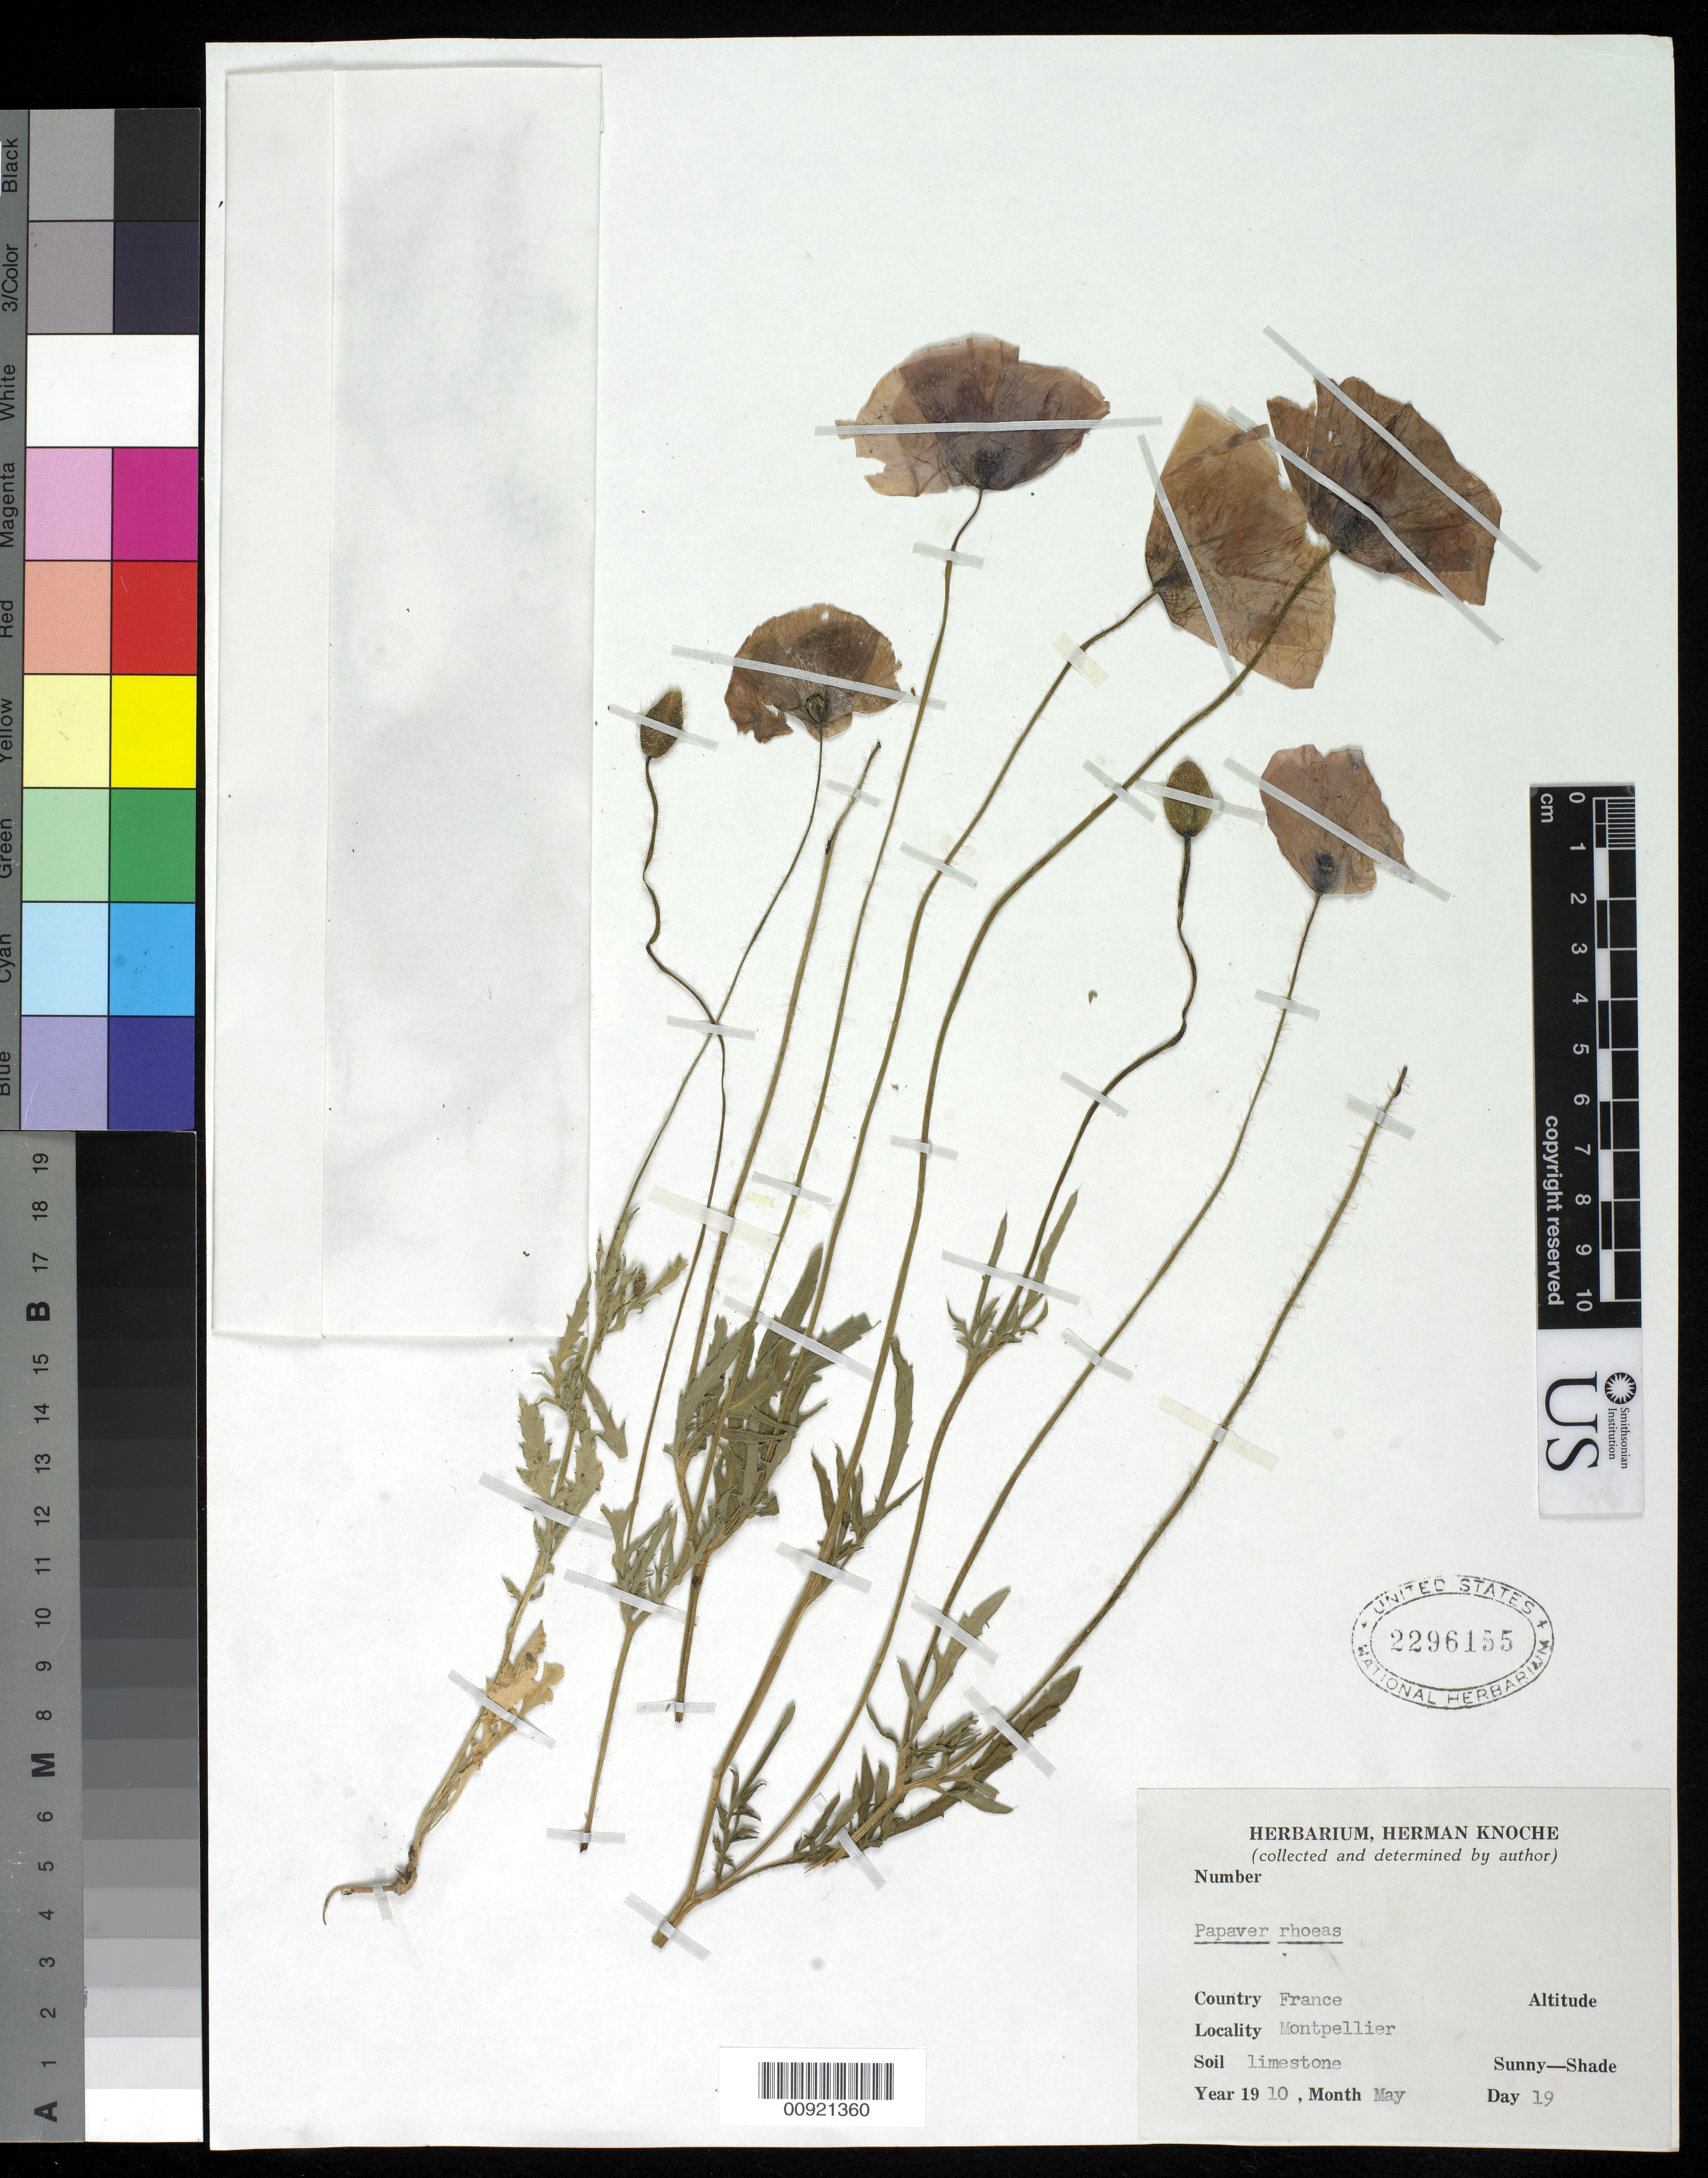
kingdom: Plantae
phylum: Tracheophyta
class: Magnoliopsida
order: Ranunculales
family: Papaveraceae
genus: Papaver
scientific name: Papaver rhoeas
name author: L.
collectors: H. Knoche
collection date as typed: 19 May 1910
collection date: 1910-05-19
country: France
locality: Montpellier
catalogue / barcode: US 2296155